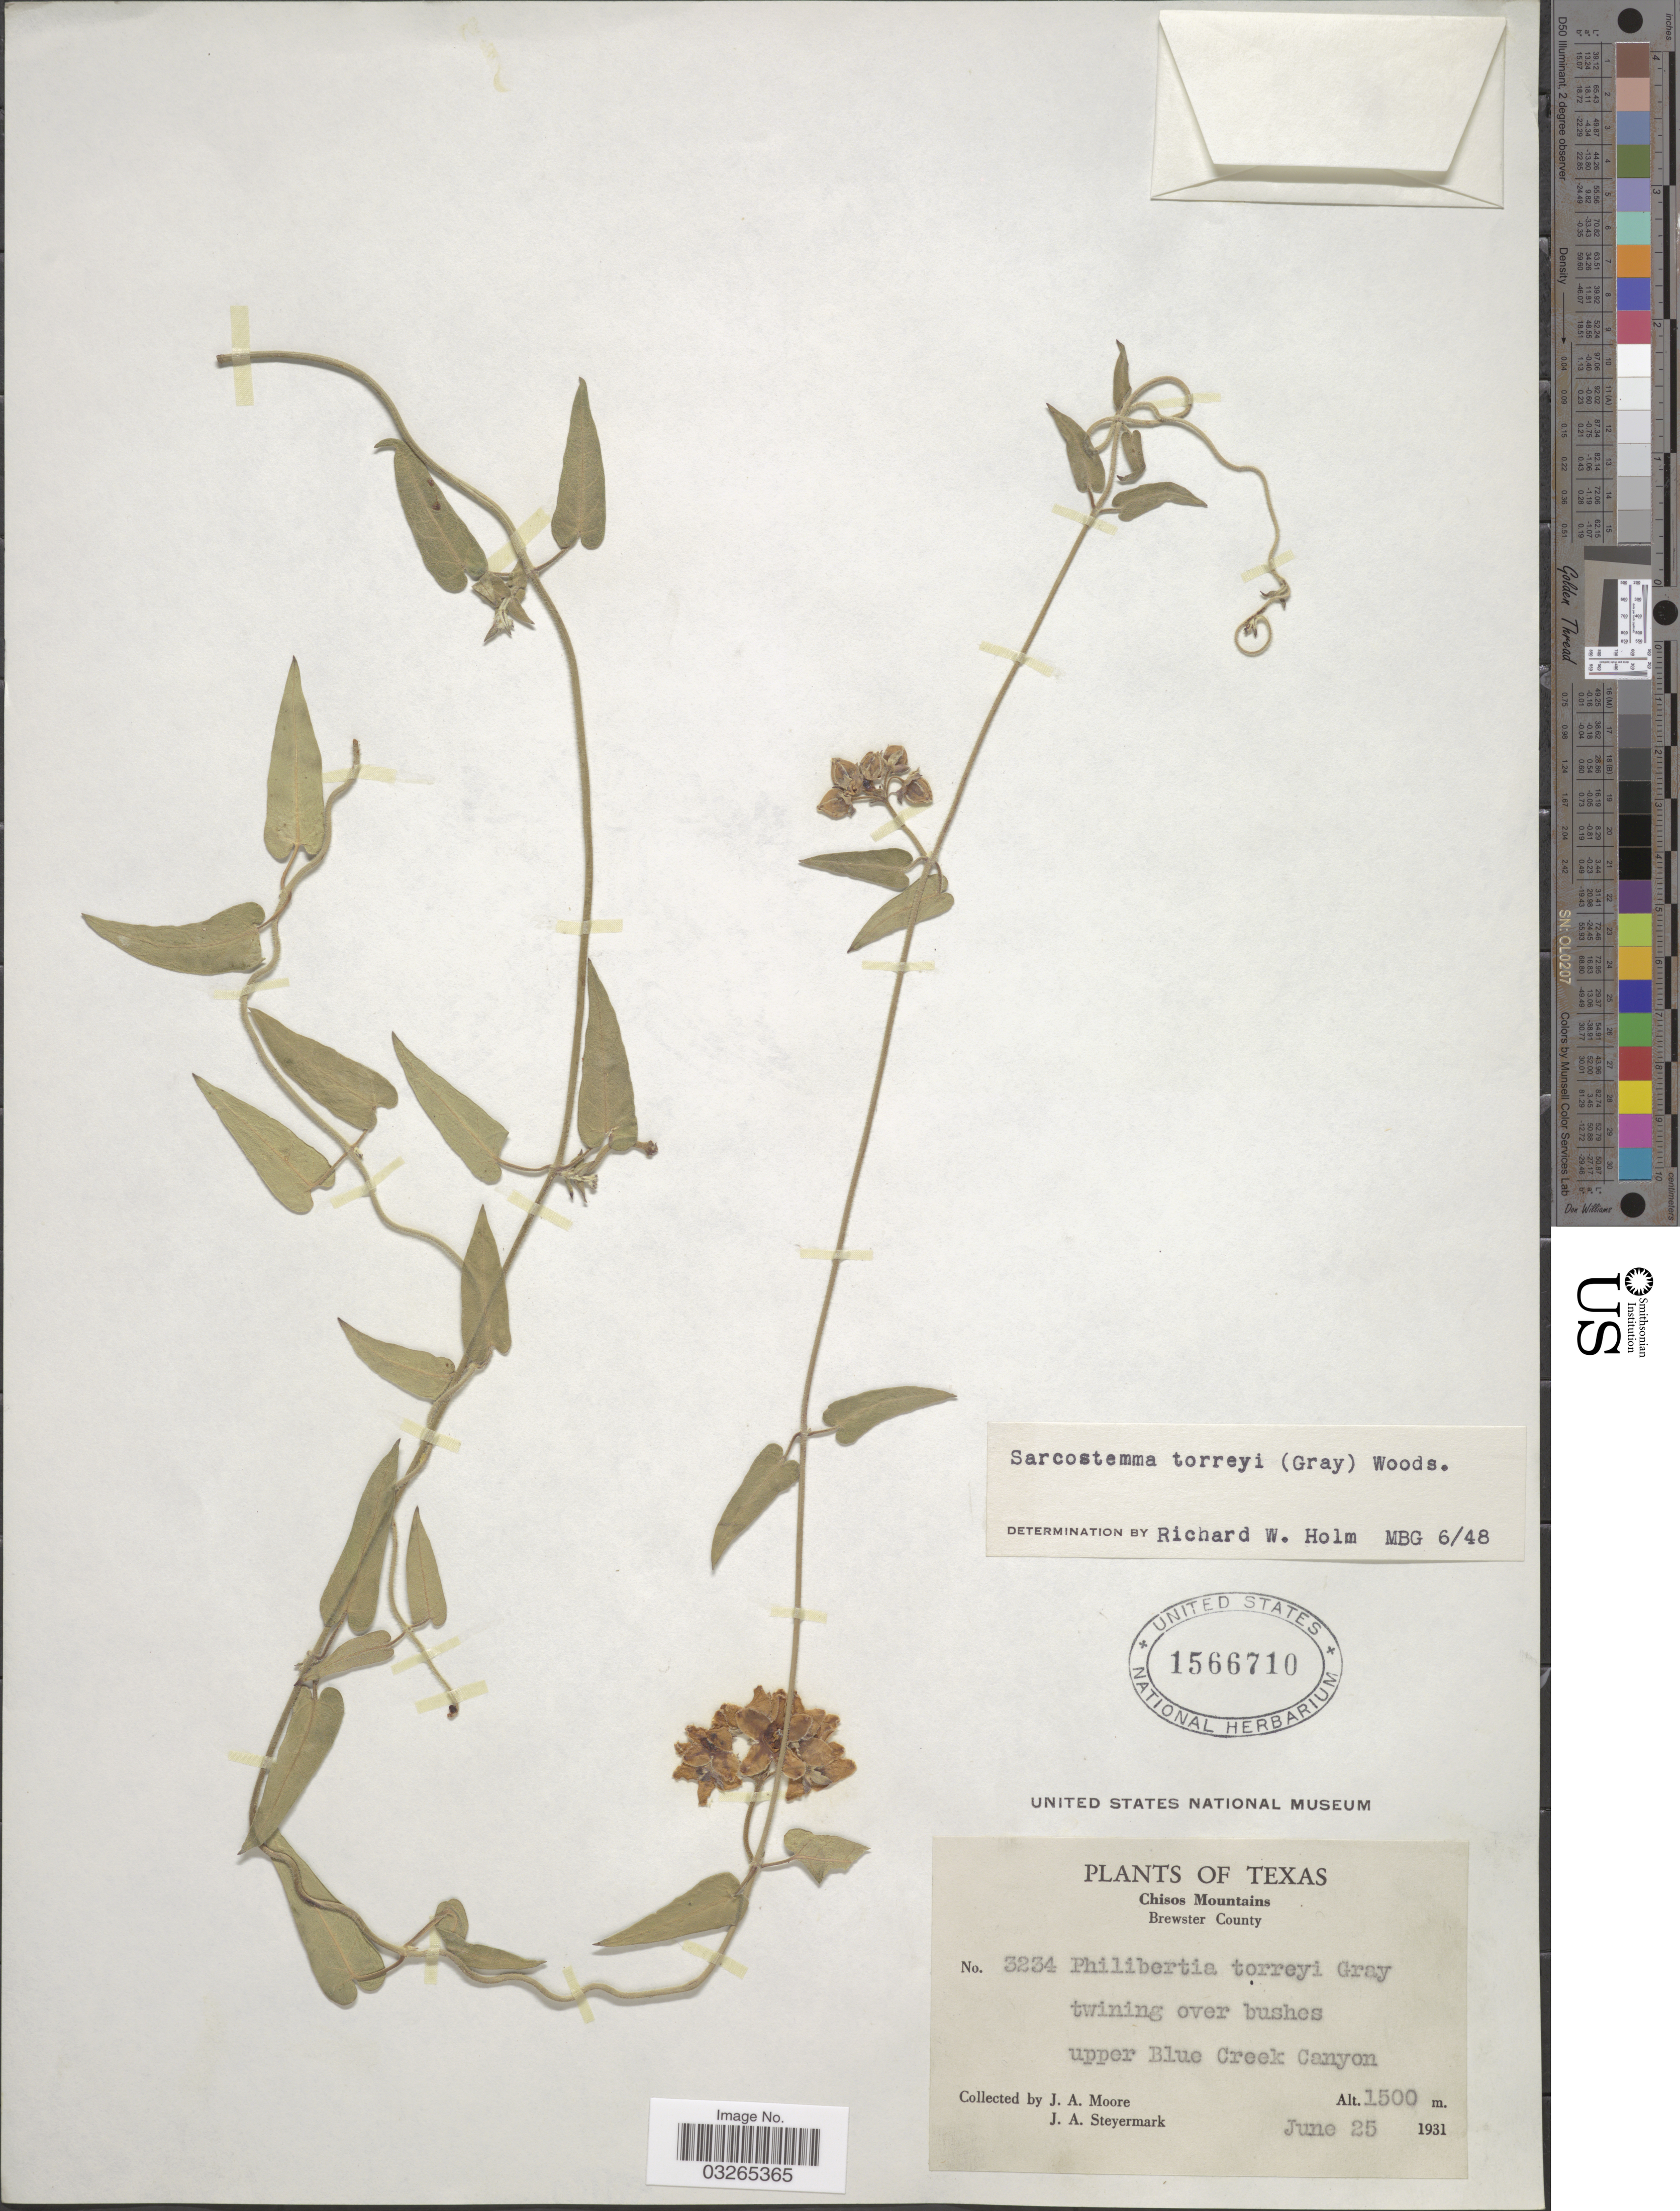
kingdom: Plantae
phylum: Tracheophyta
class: Magnoliopsida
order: Gentianales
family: Apocynaceae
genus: Sarcostemma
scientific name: Sarcostemma torreyi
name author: (A. Gray) Woodson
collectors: J. A. Moore & J. Steyermark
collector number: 3234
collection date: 1931-06-25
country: United States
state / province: Texas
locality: Chisos Mountains. Brewster County. Upper Blue Creek Canyon.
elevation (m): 1500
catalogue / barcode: US 1566710